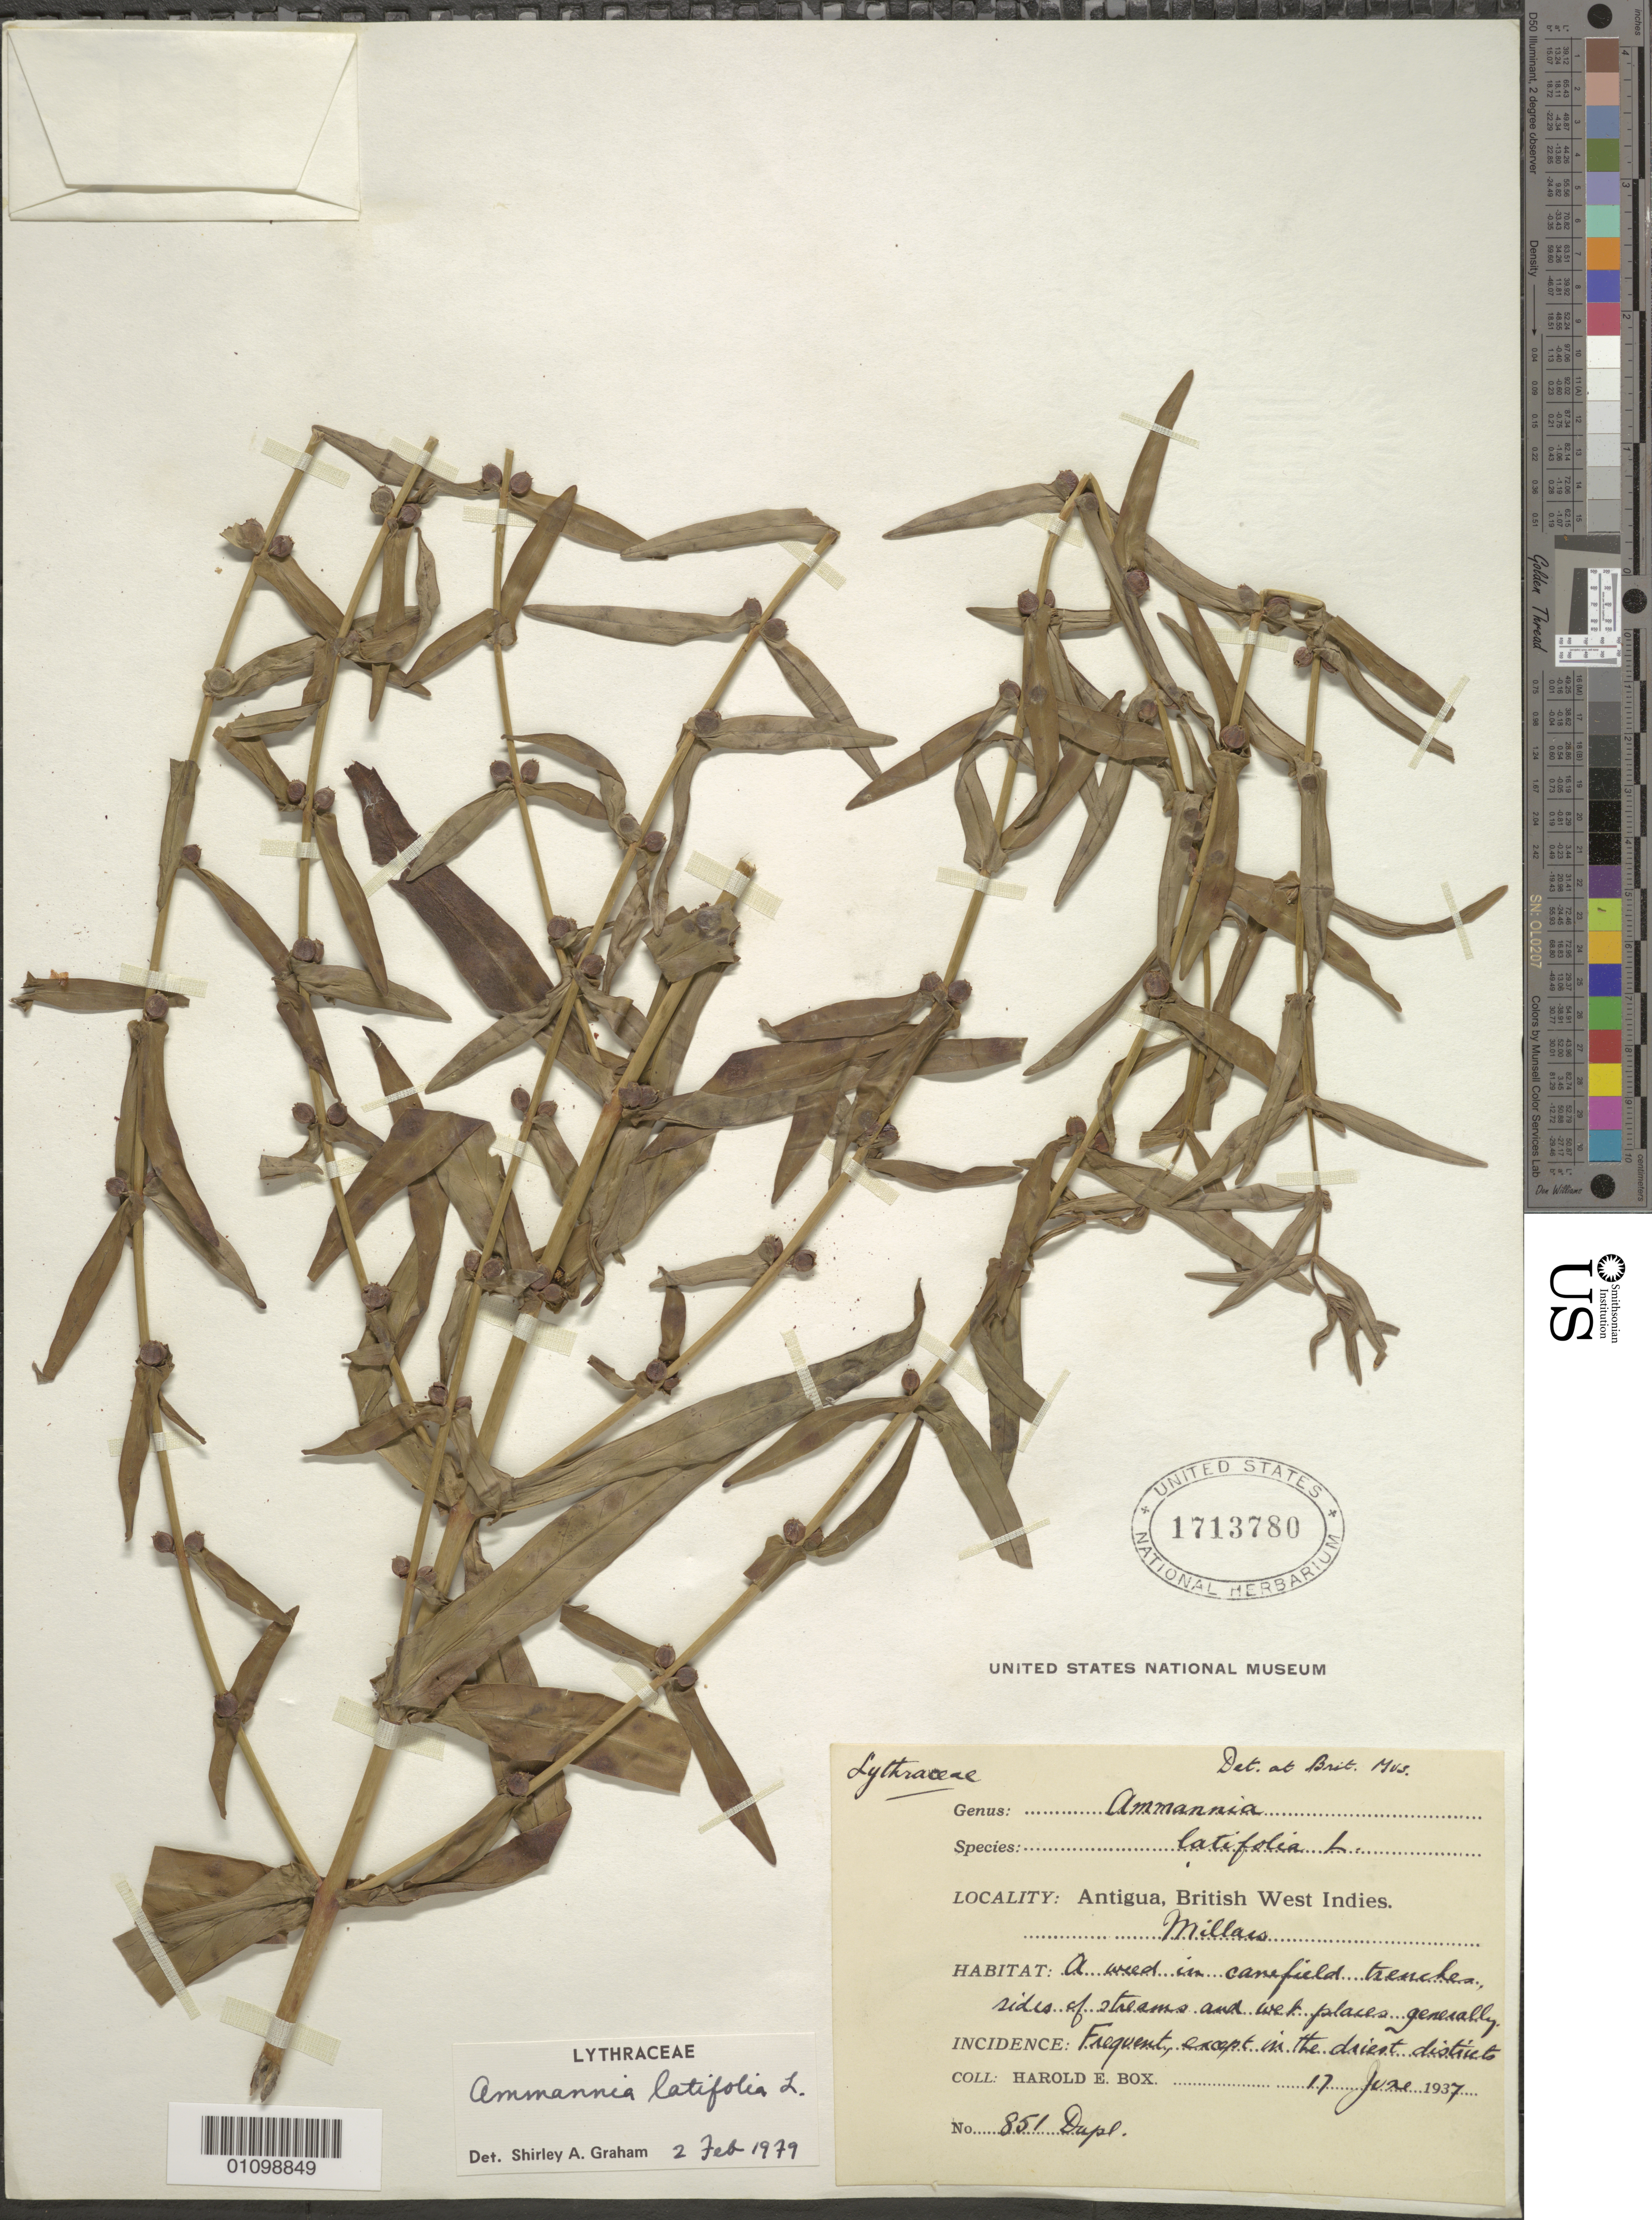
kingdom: Plantae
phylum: Tracheophyta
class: Magnoliopsida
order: Myrtales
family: Lythraceae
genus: Ammannia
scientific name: Ammannia latifolia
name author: L.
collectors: H. E. Box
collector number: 851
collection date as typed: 17 Jun 1937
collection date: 1937-06-17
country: Antigua and Barbuda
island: Antigua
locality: Millais.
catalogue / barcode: US 1713789